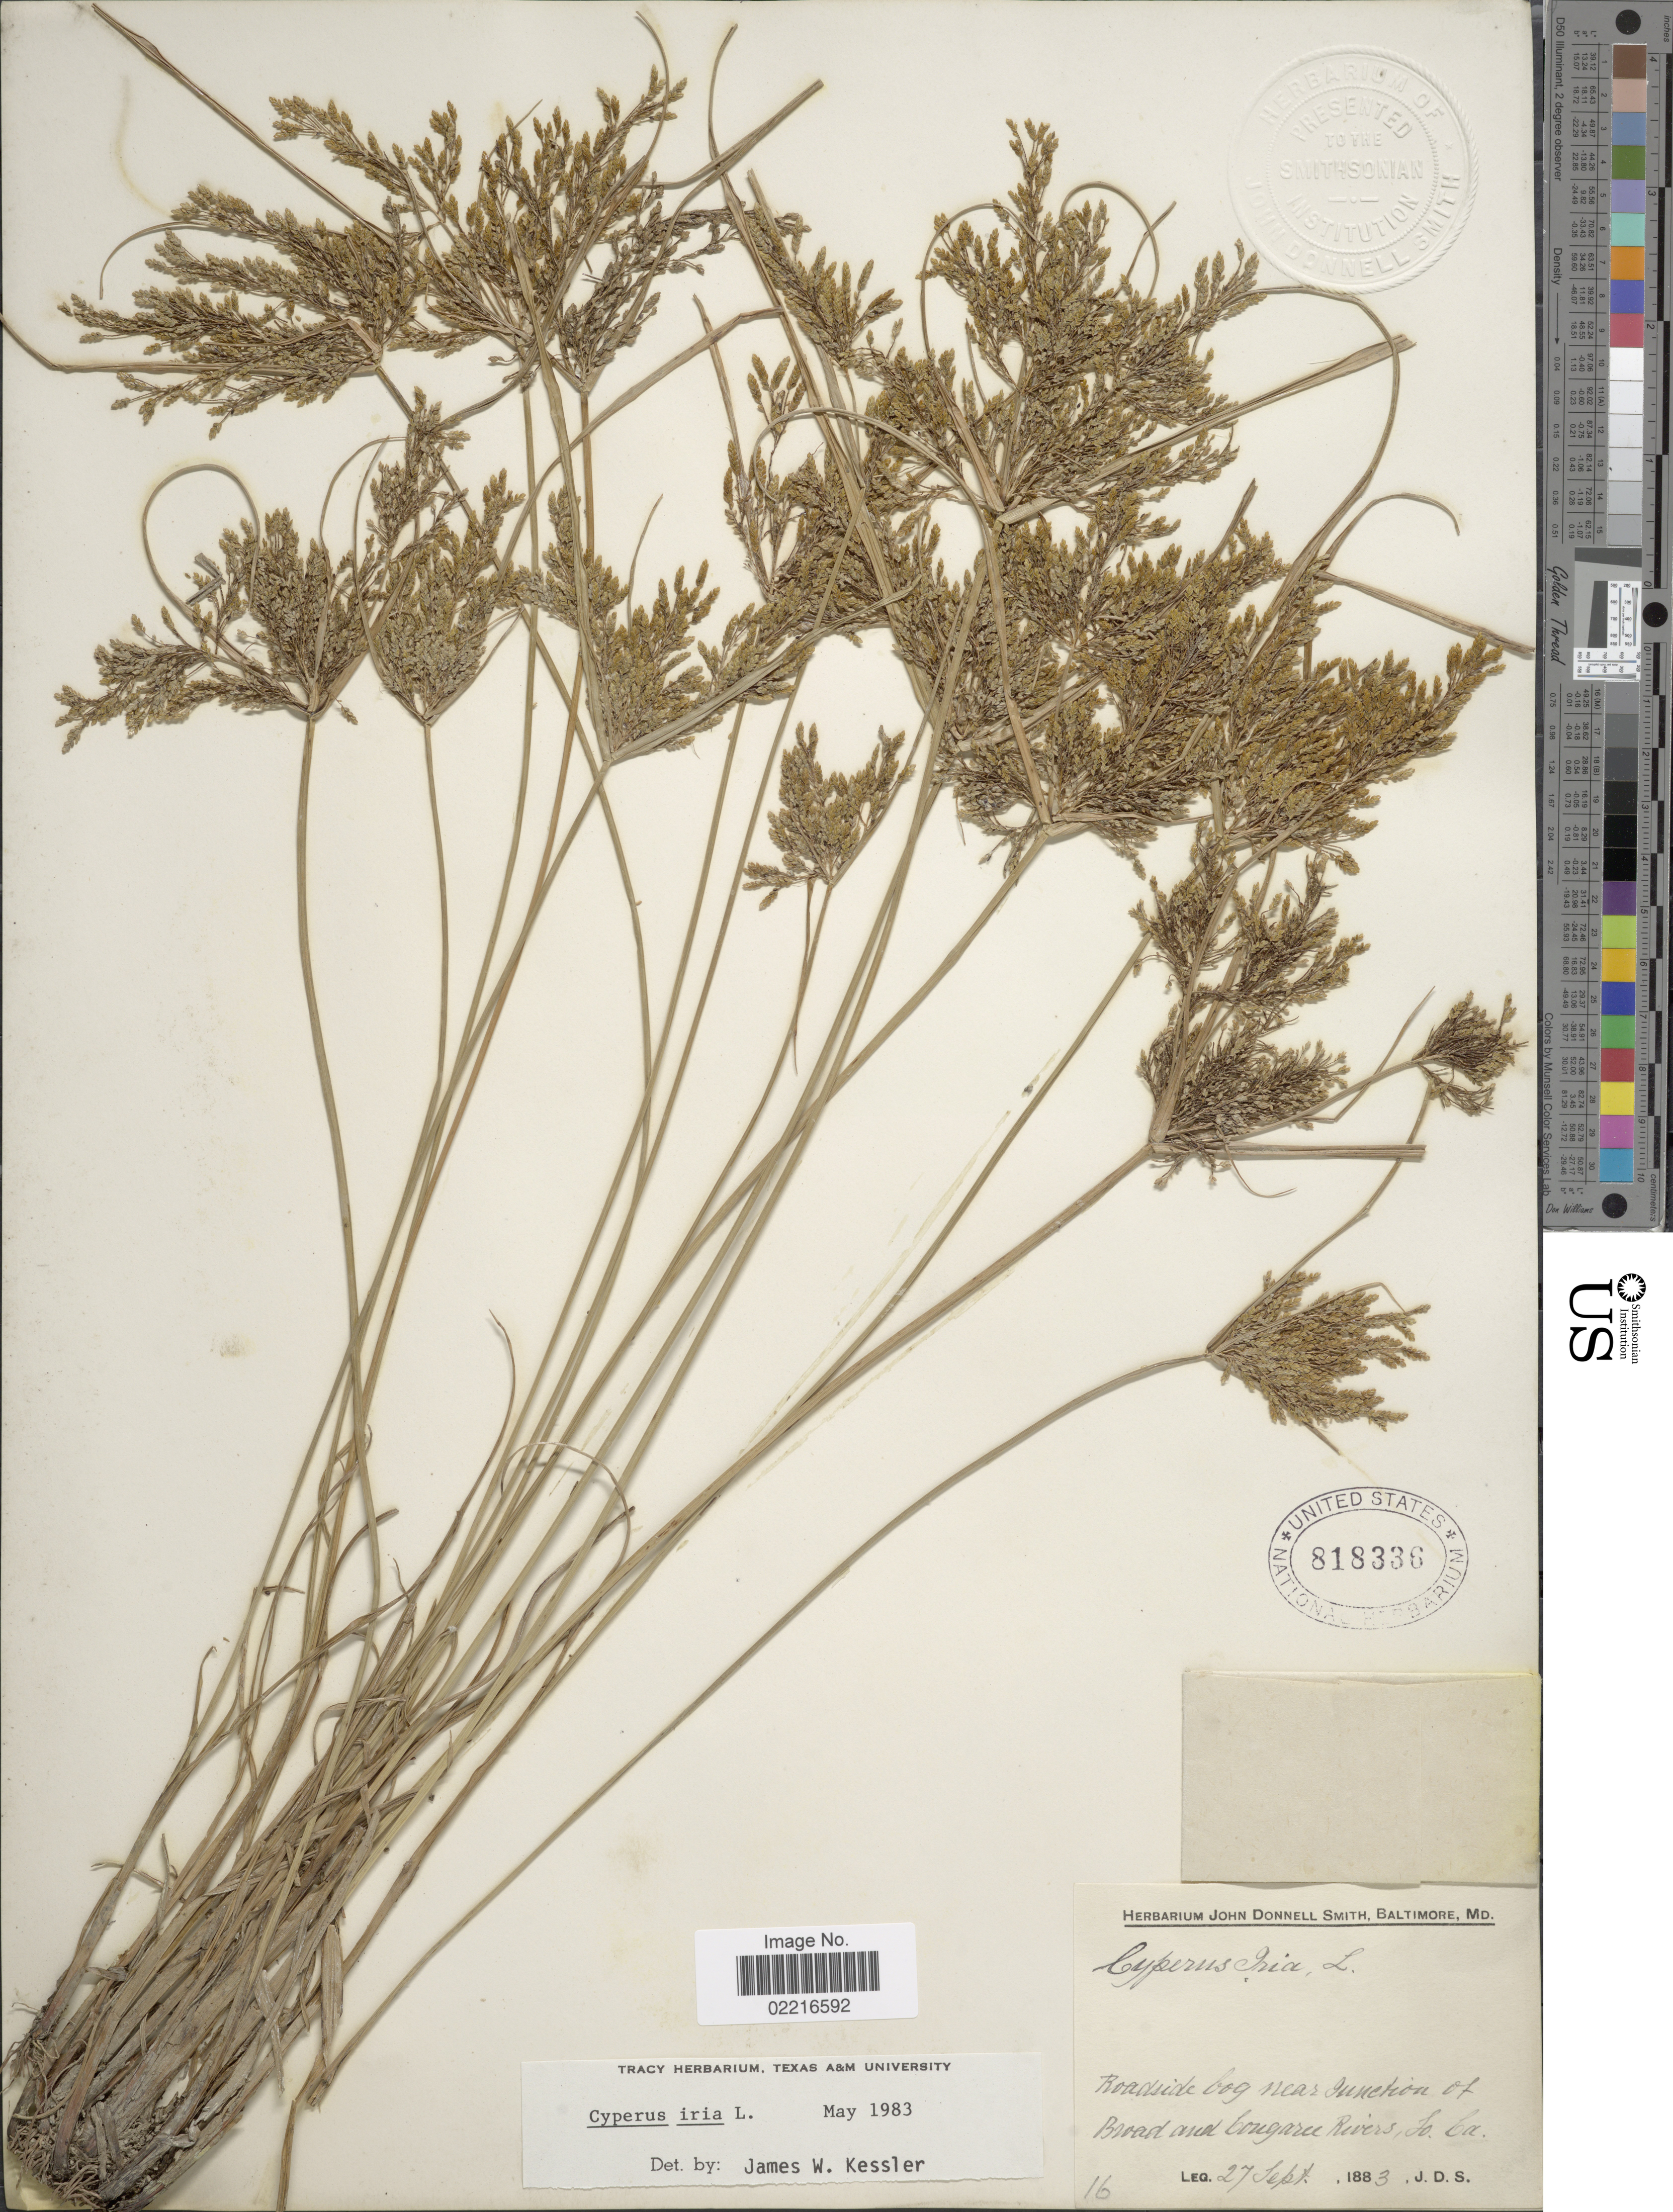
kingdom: Plantae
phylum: Tracheophyta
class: Liliopsida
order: Poales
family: Cyperaceae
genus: Cyperus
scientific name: Cyperus iria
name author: L.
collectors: J. Donnell Smith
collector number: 16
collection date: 1883-09-27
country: United States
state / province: South Carolina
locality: Near Junction of Broad and Congaree Rivers, So. Car.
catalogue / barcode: US 818336